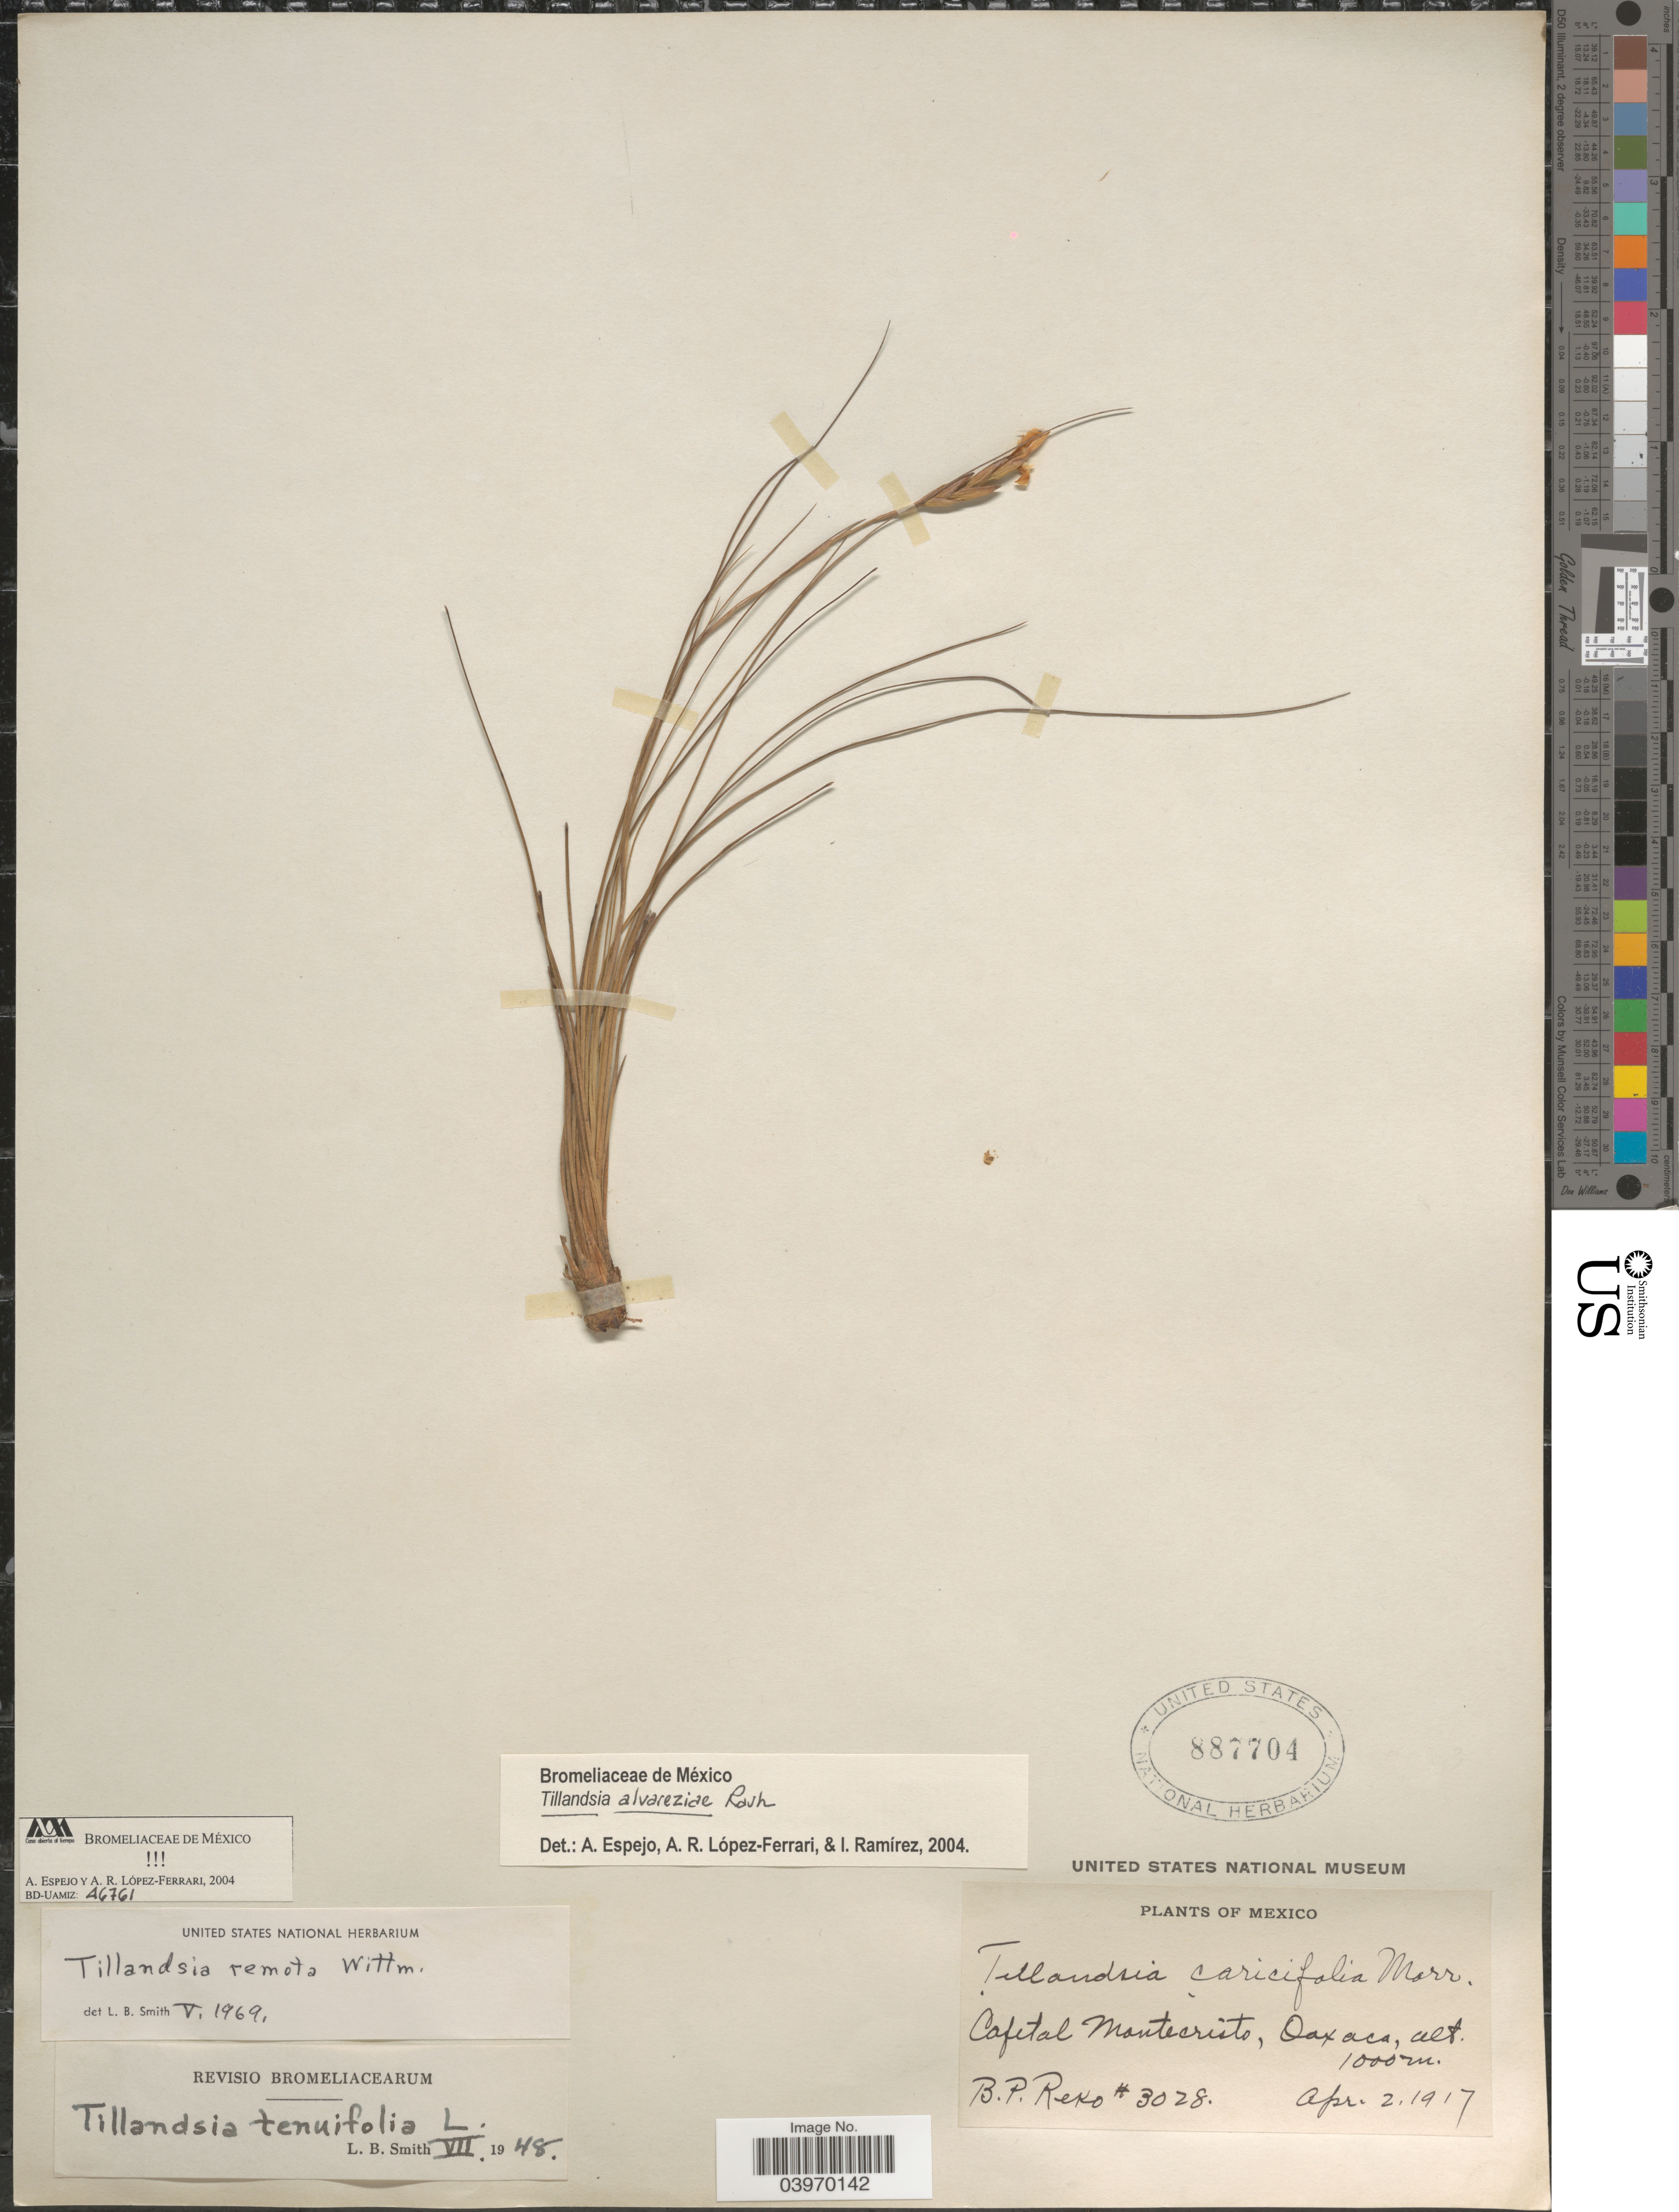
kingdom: Plantae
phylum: Tracheophyta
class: Liliopsida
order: Poales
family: Bromeliaceae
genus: Tillandsia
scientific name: Tillandsia alvareziae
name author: Rauh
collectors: B. P. Reko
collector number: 3028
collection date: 1917-04-02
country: Mexico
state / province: Oaxaca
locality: Cafetal Monte cristo.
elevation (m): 1000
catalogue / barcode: US 887704